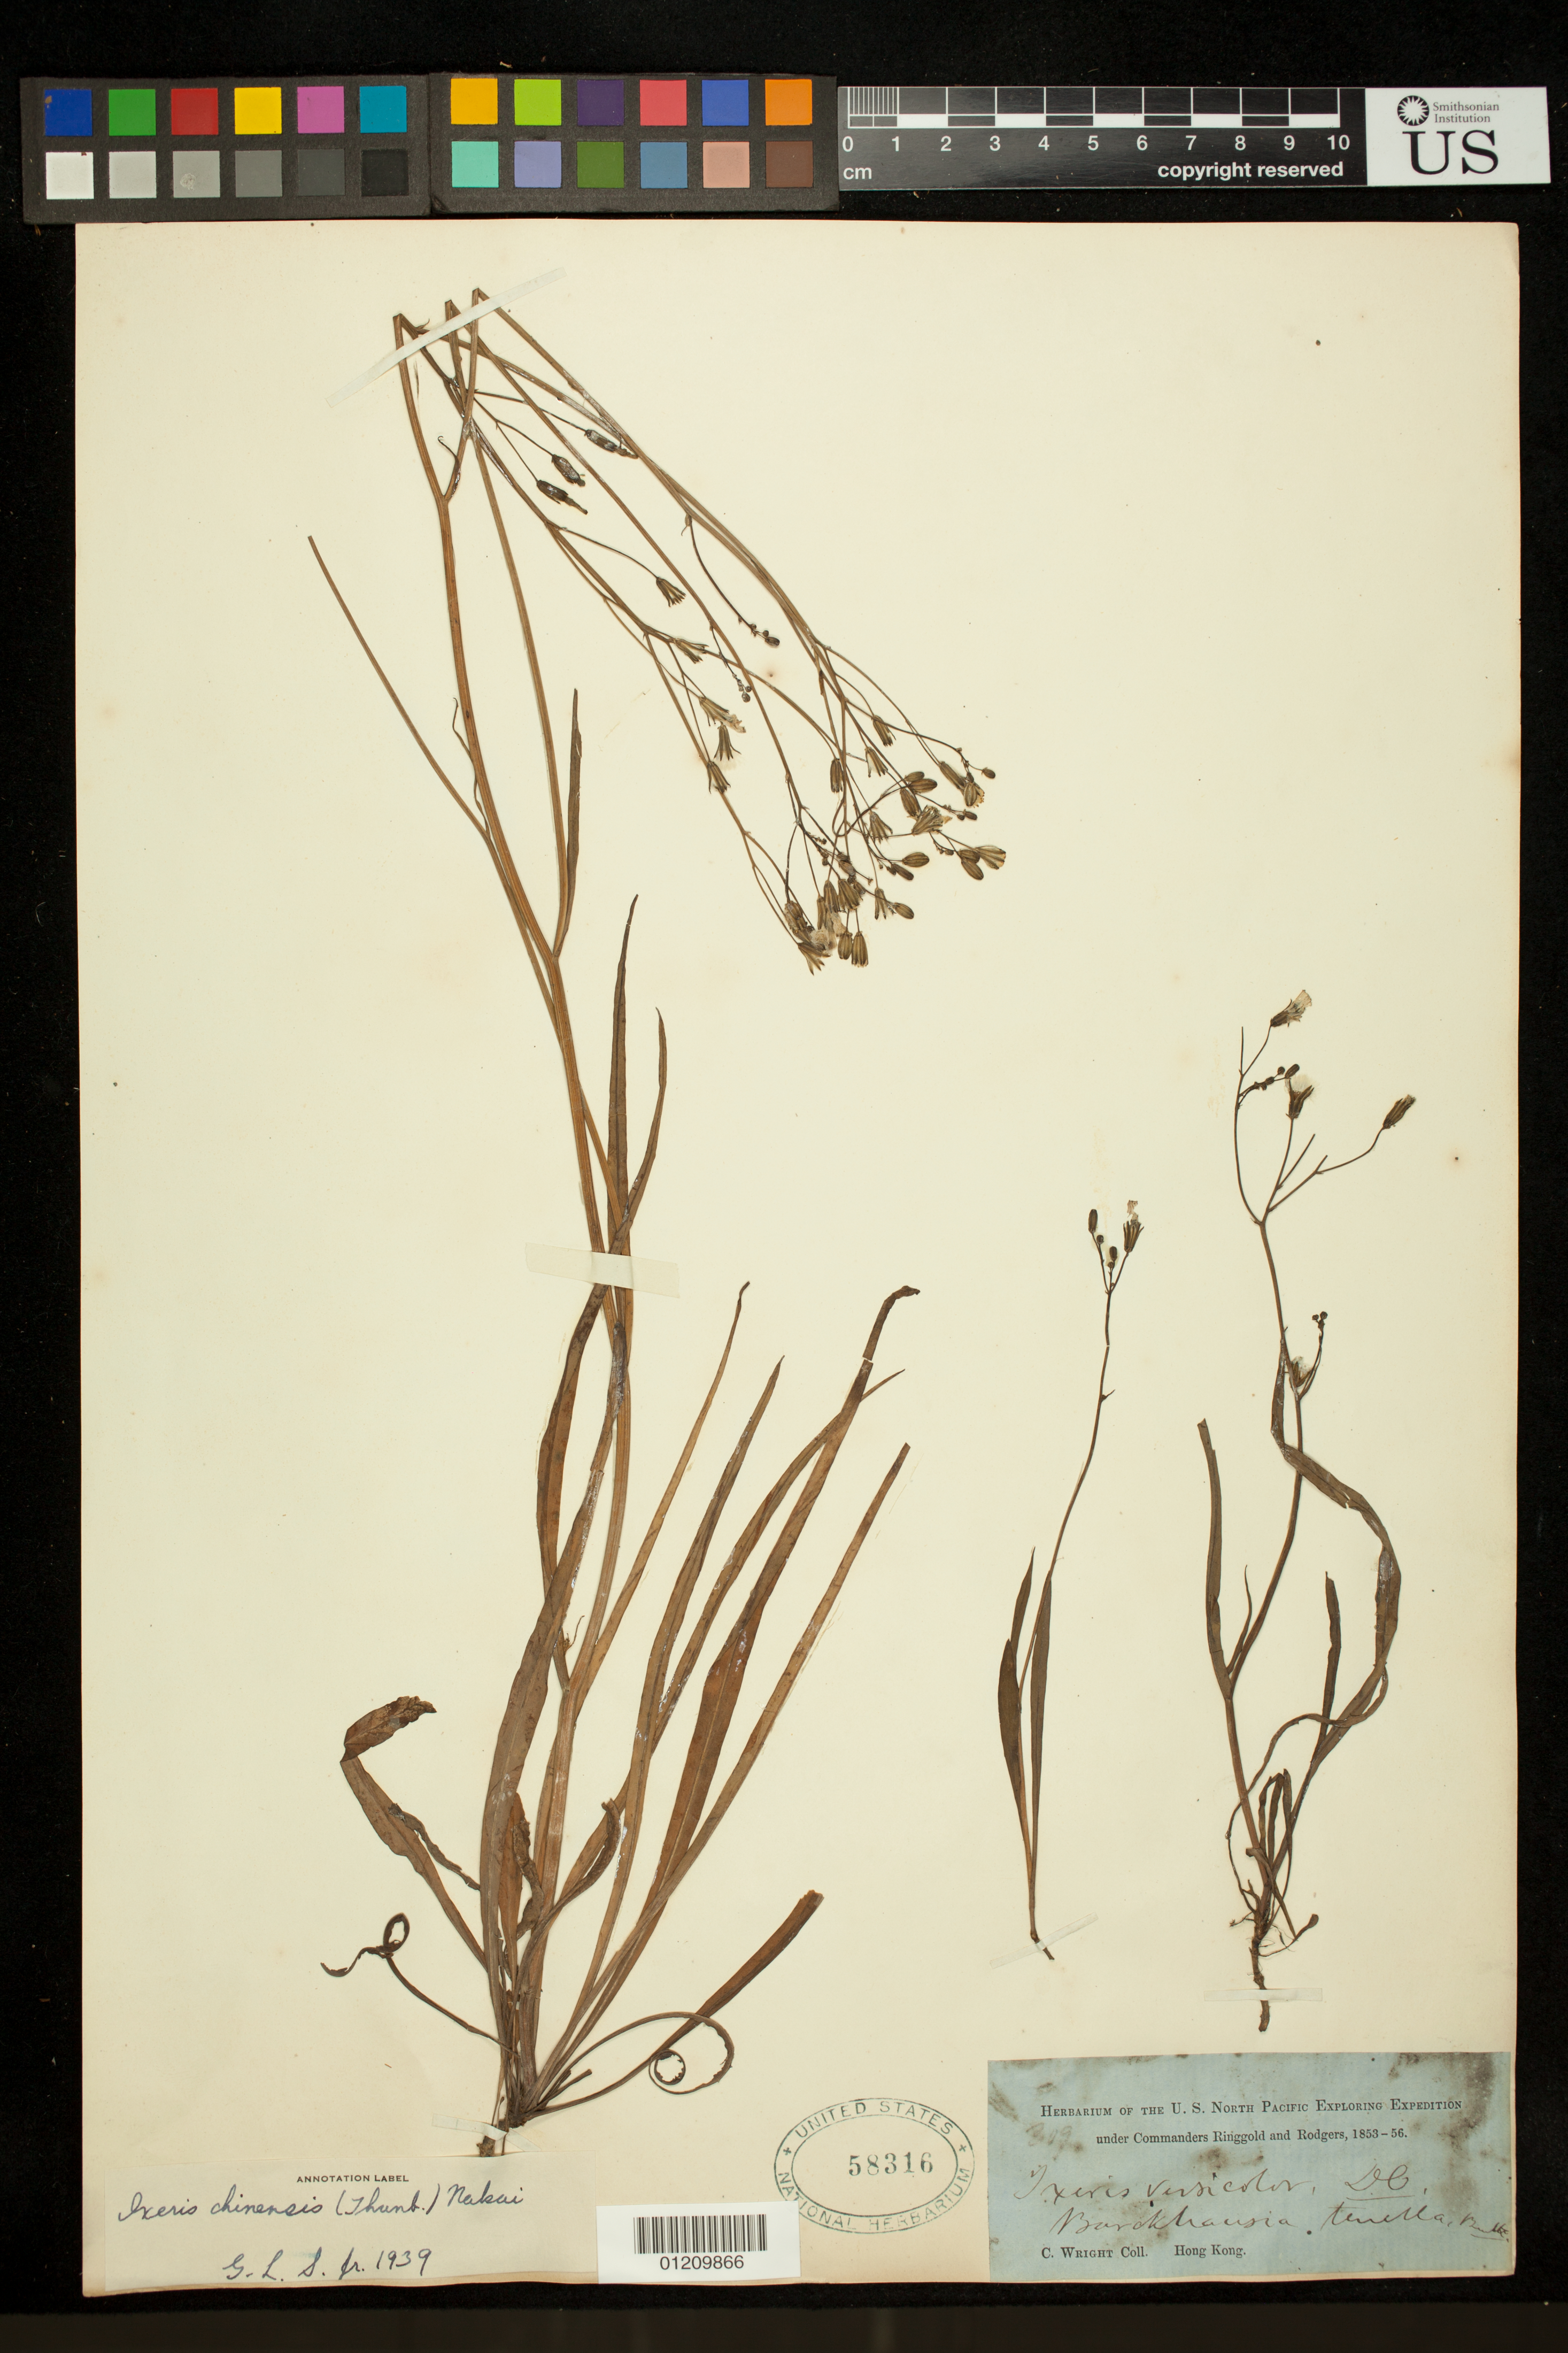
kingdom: Plantae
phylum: Tracheophyta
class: Magnoliopsida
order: Asterales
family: Asteraceae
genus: Ixeris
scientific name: Ixeris chinensis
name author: (Thunb.) Nakai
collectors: C. Wright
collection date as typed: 1853 to -- -- 1856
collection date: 1853/1856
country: China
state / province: Hong Kong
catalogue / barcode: US 58316